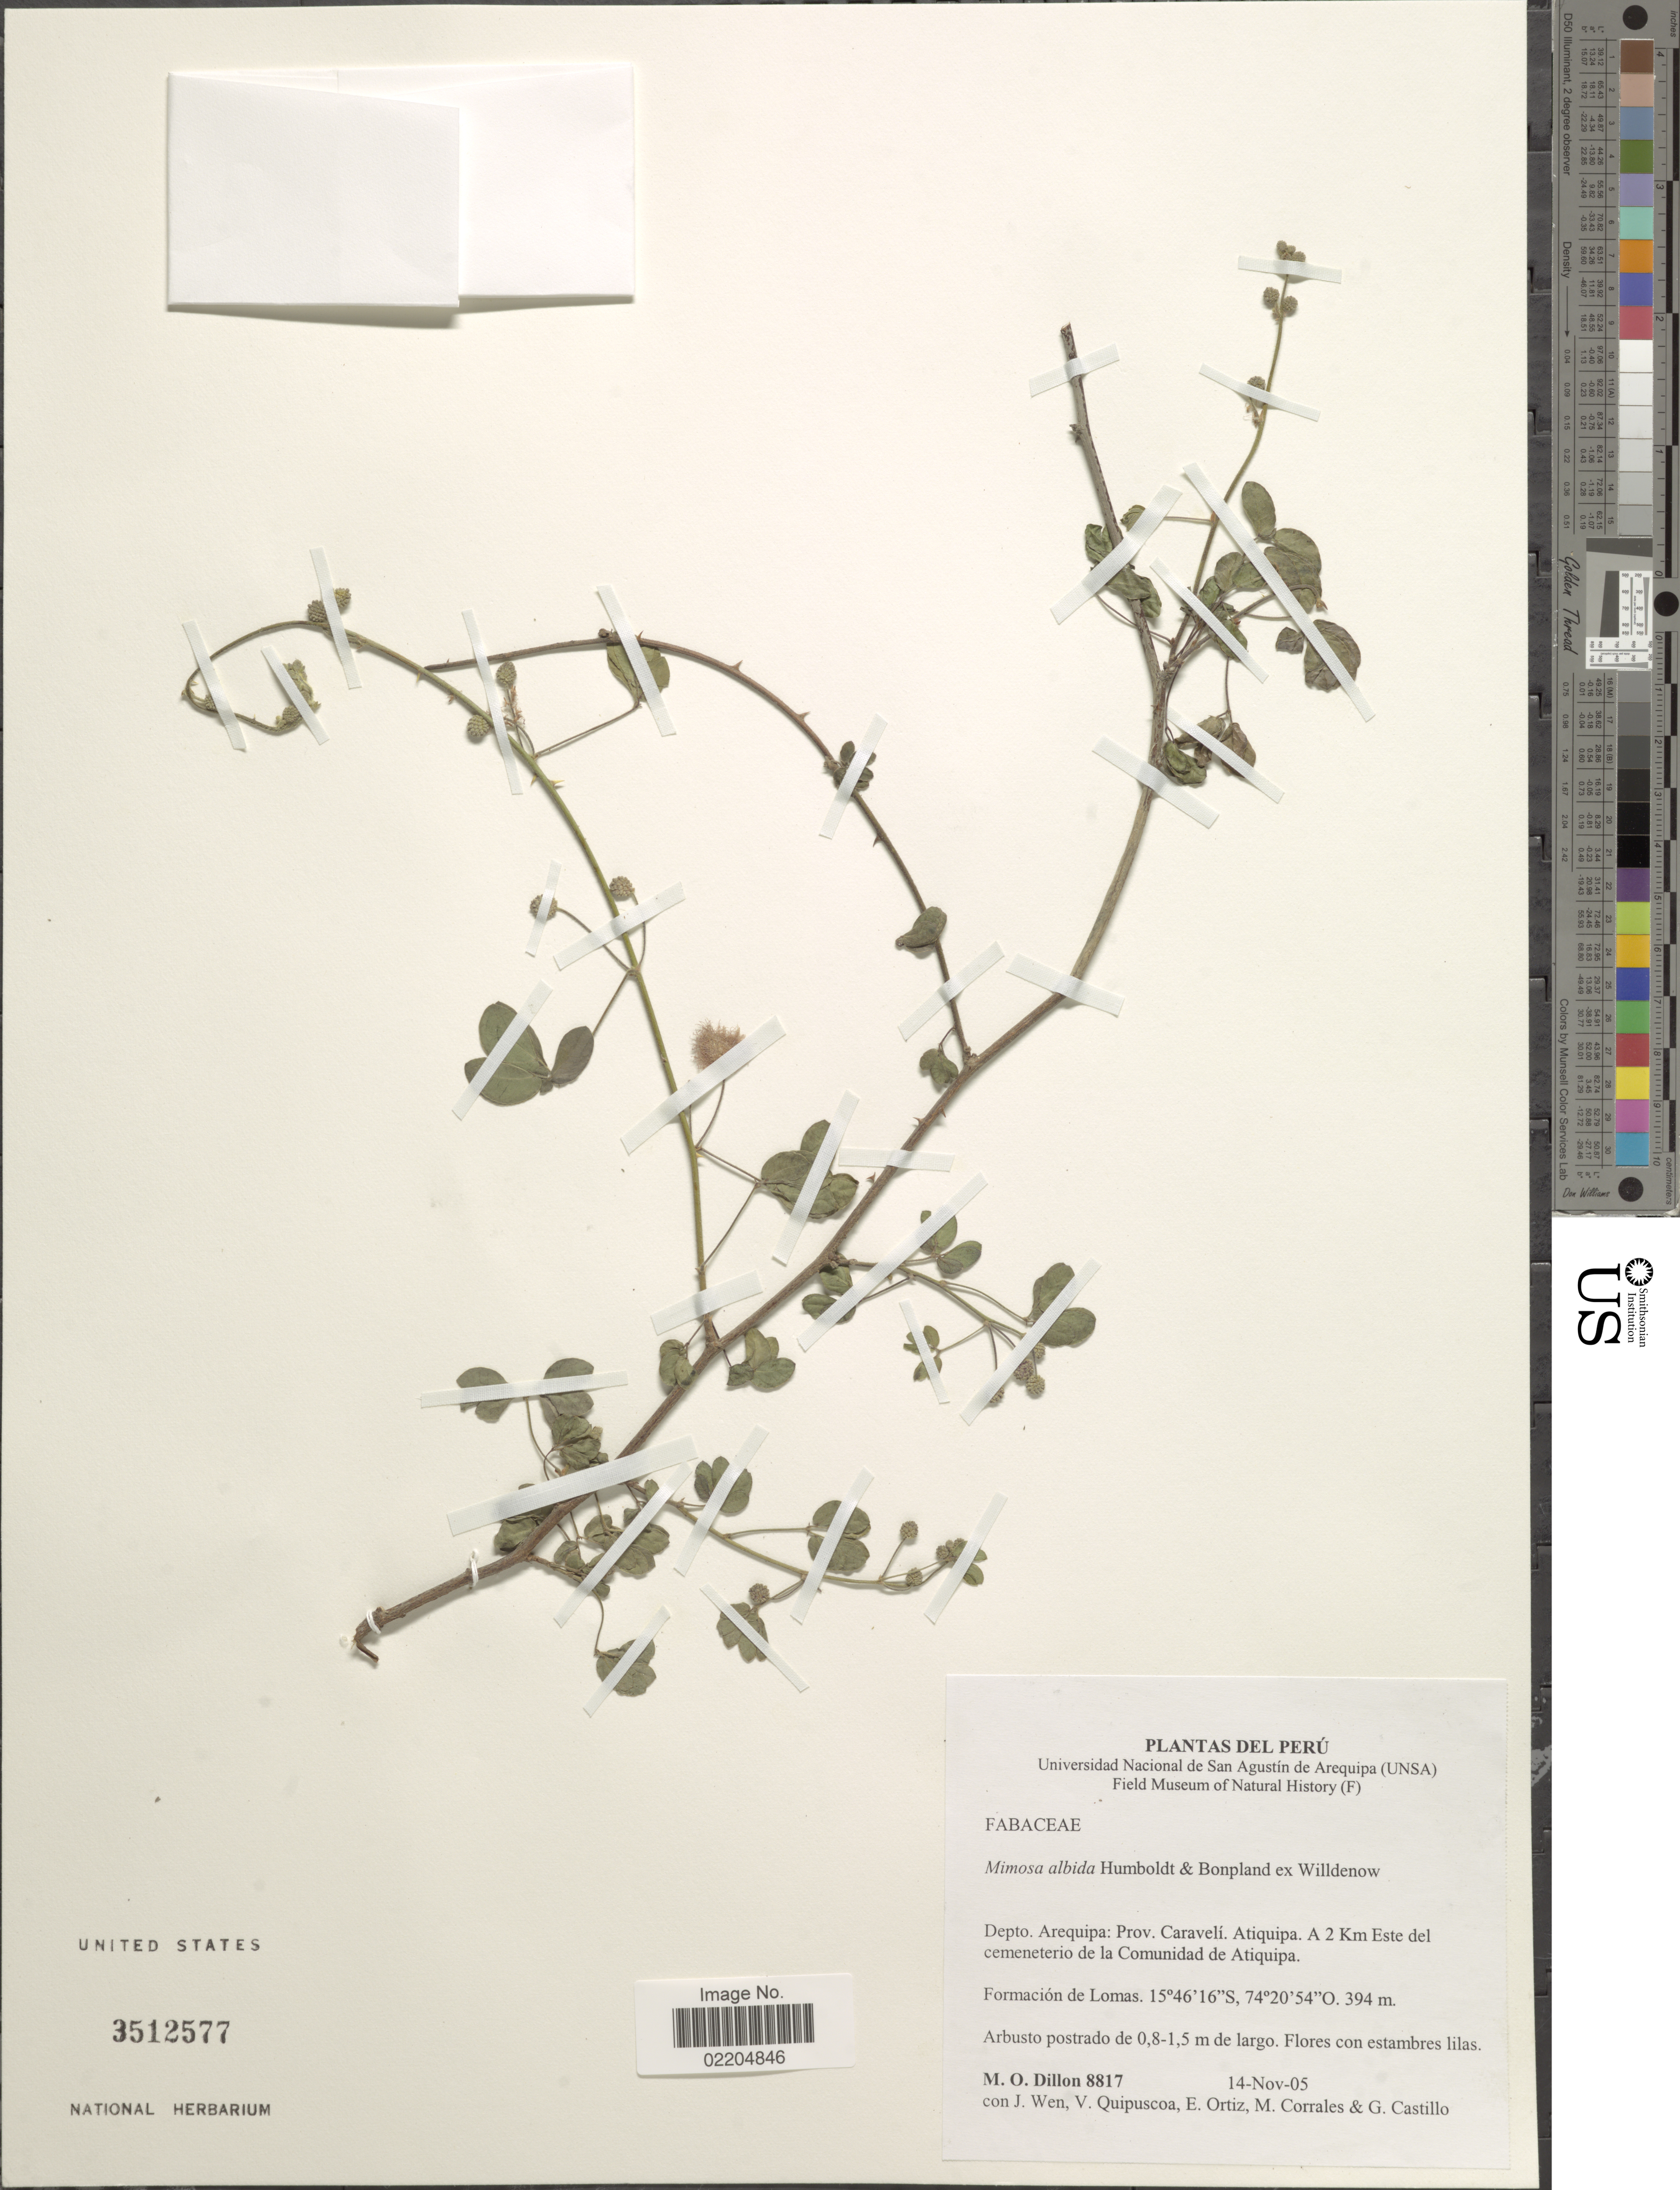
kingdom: Plantae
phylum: Tracheophyta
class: Magnoliopsida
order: Fabales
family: Fabaceae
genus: Mimosa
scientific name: Mimosa albida var. albida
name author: Humb. & Bonpl. ex Willd.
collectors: M. O. Dillon, J. Wen, V. Quipuscoa, E. Ortiz & et al.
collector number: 8817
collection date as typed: Transcribed d/m/y: 14/11/05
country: Peru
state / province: Arequipa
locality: Peru. Depto. Arequipa: Prov. Caraveli. Atiquipa. A 2 km Este del cementerio de la Comunidad de Atiquipa.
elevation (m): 394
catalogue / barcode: US 3512577